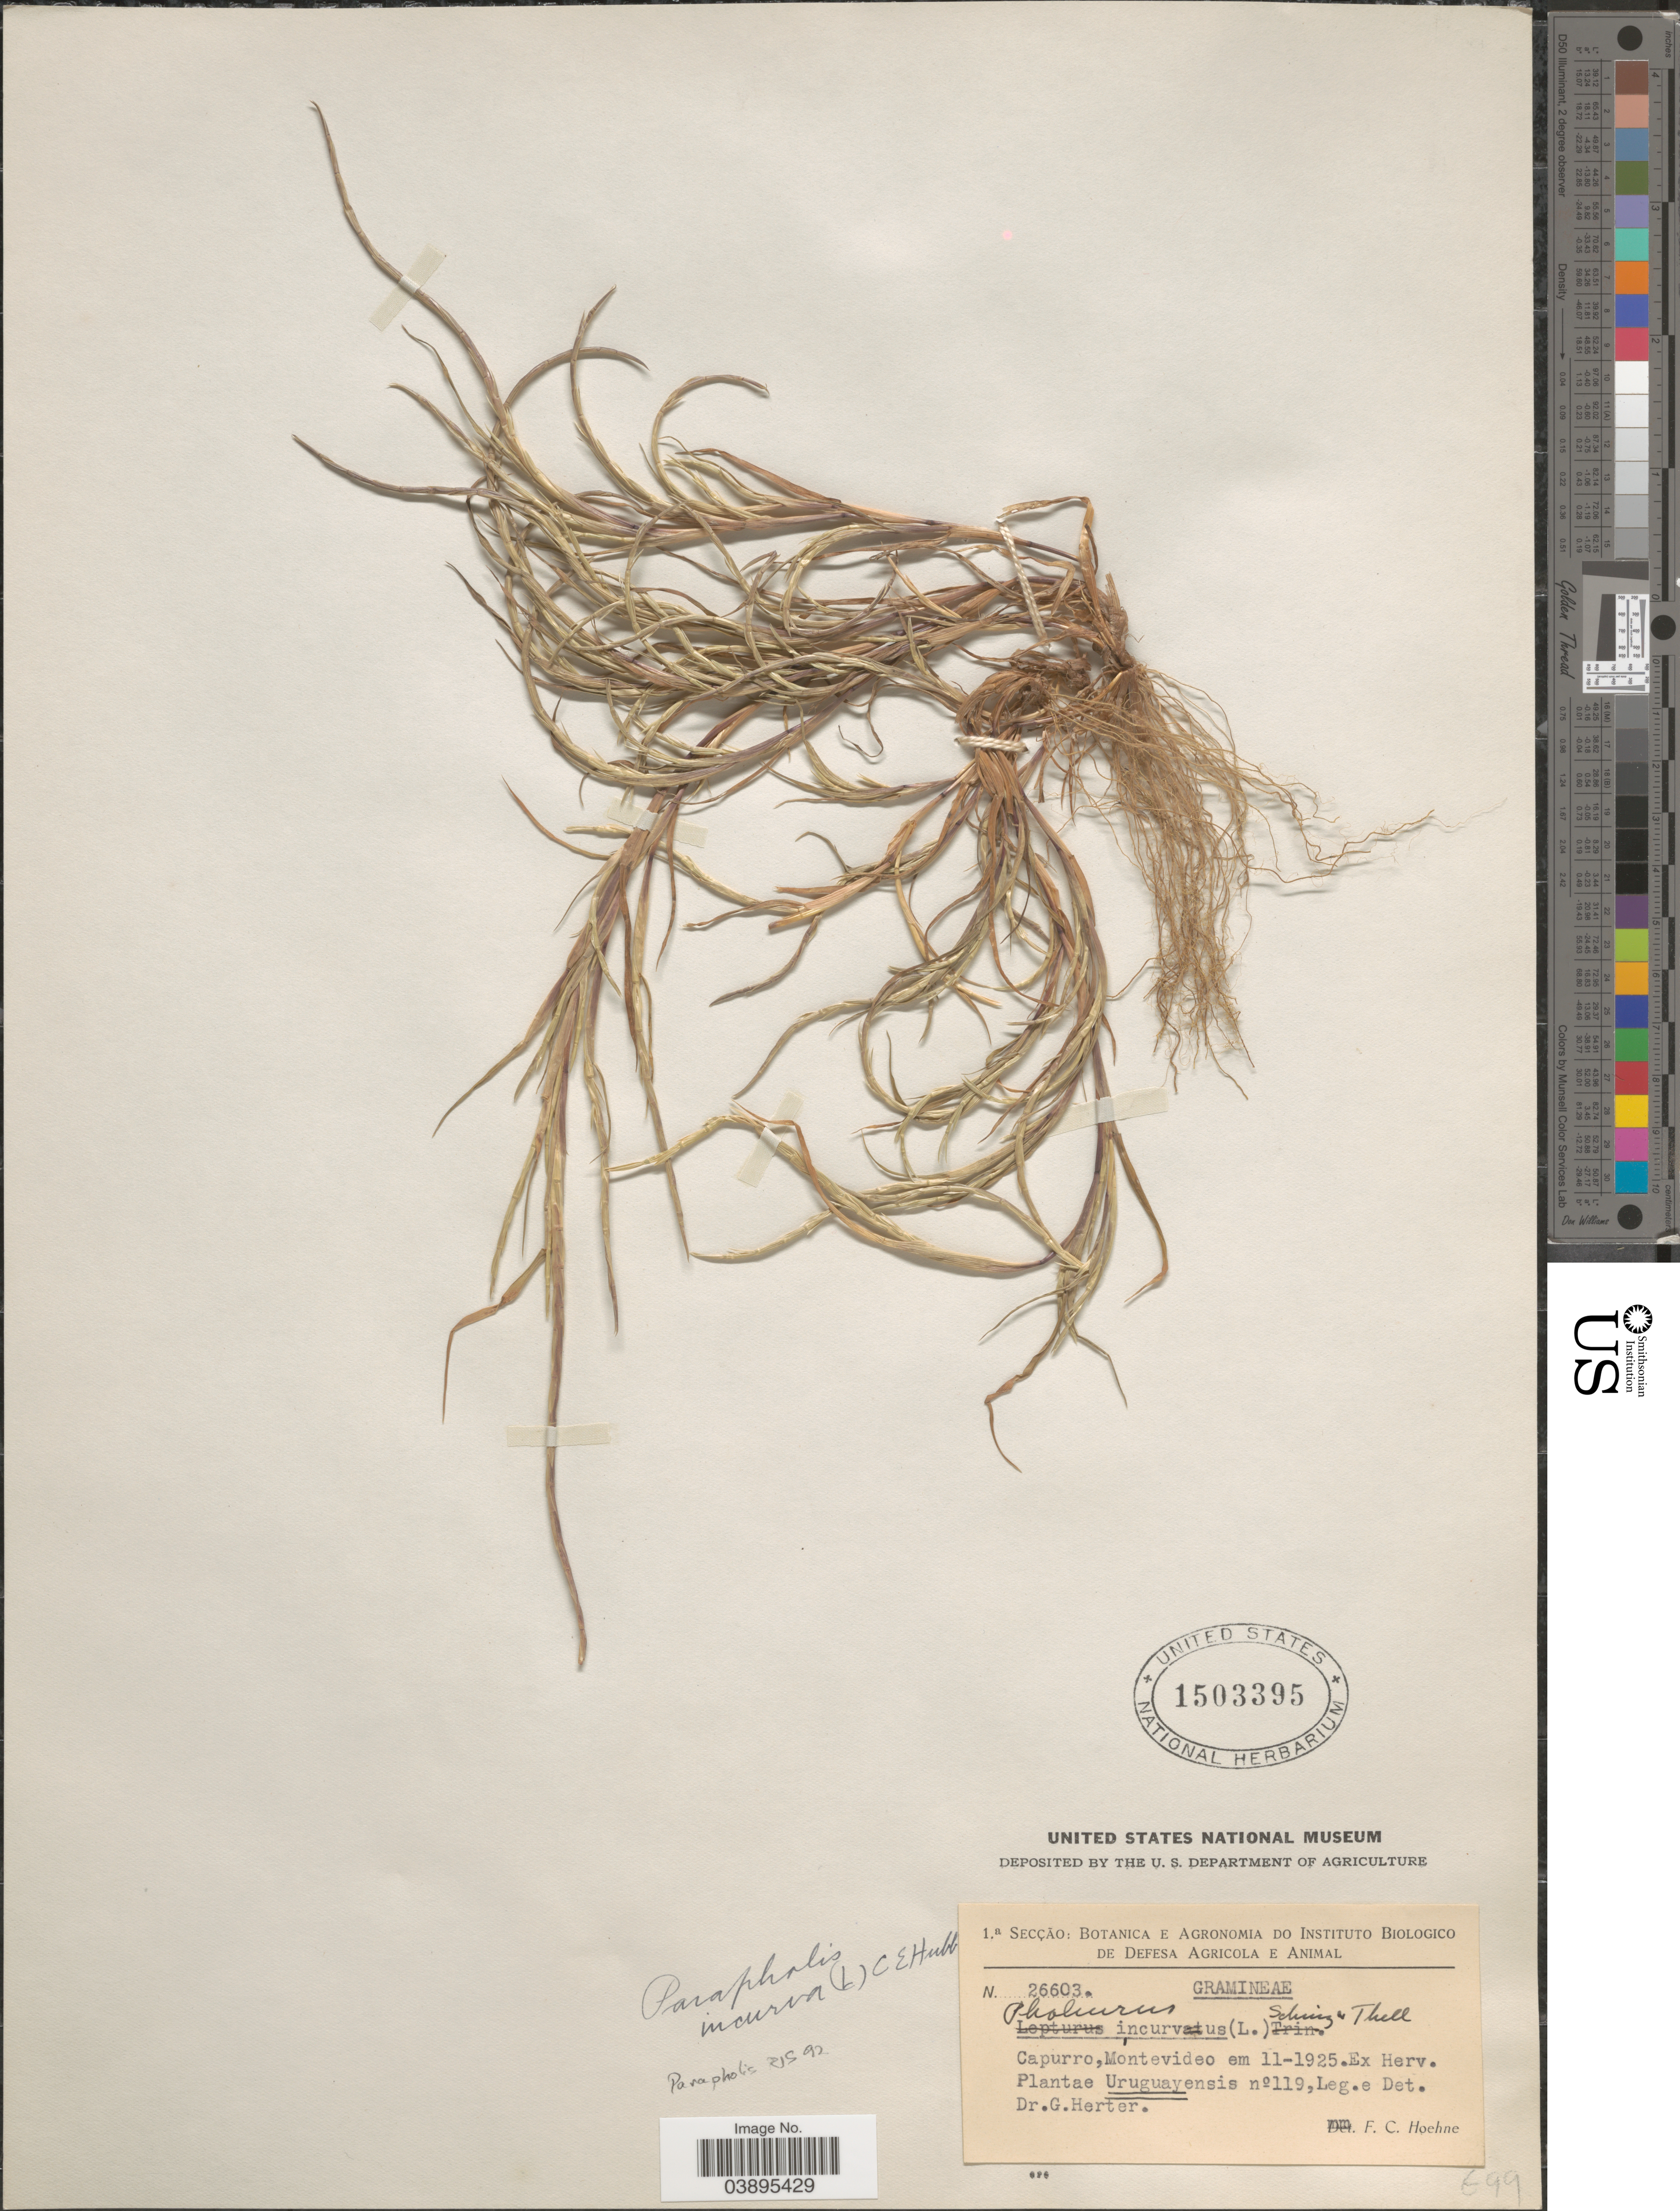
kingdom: Plantae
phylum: Tracheophyta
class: Liliopsida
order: Poales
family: Poaceae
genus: Parapholis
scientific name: Parapholis incurva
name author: (L.) C.E. Hubb.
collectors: G. Herter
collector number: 119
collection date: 1925-11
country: Uruguay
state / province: Montevideo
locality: Capurro.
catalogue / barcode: US 1503395